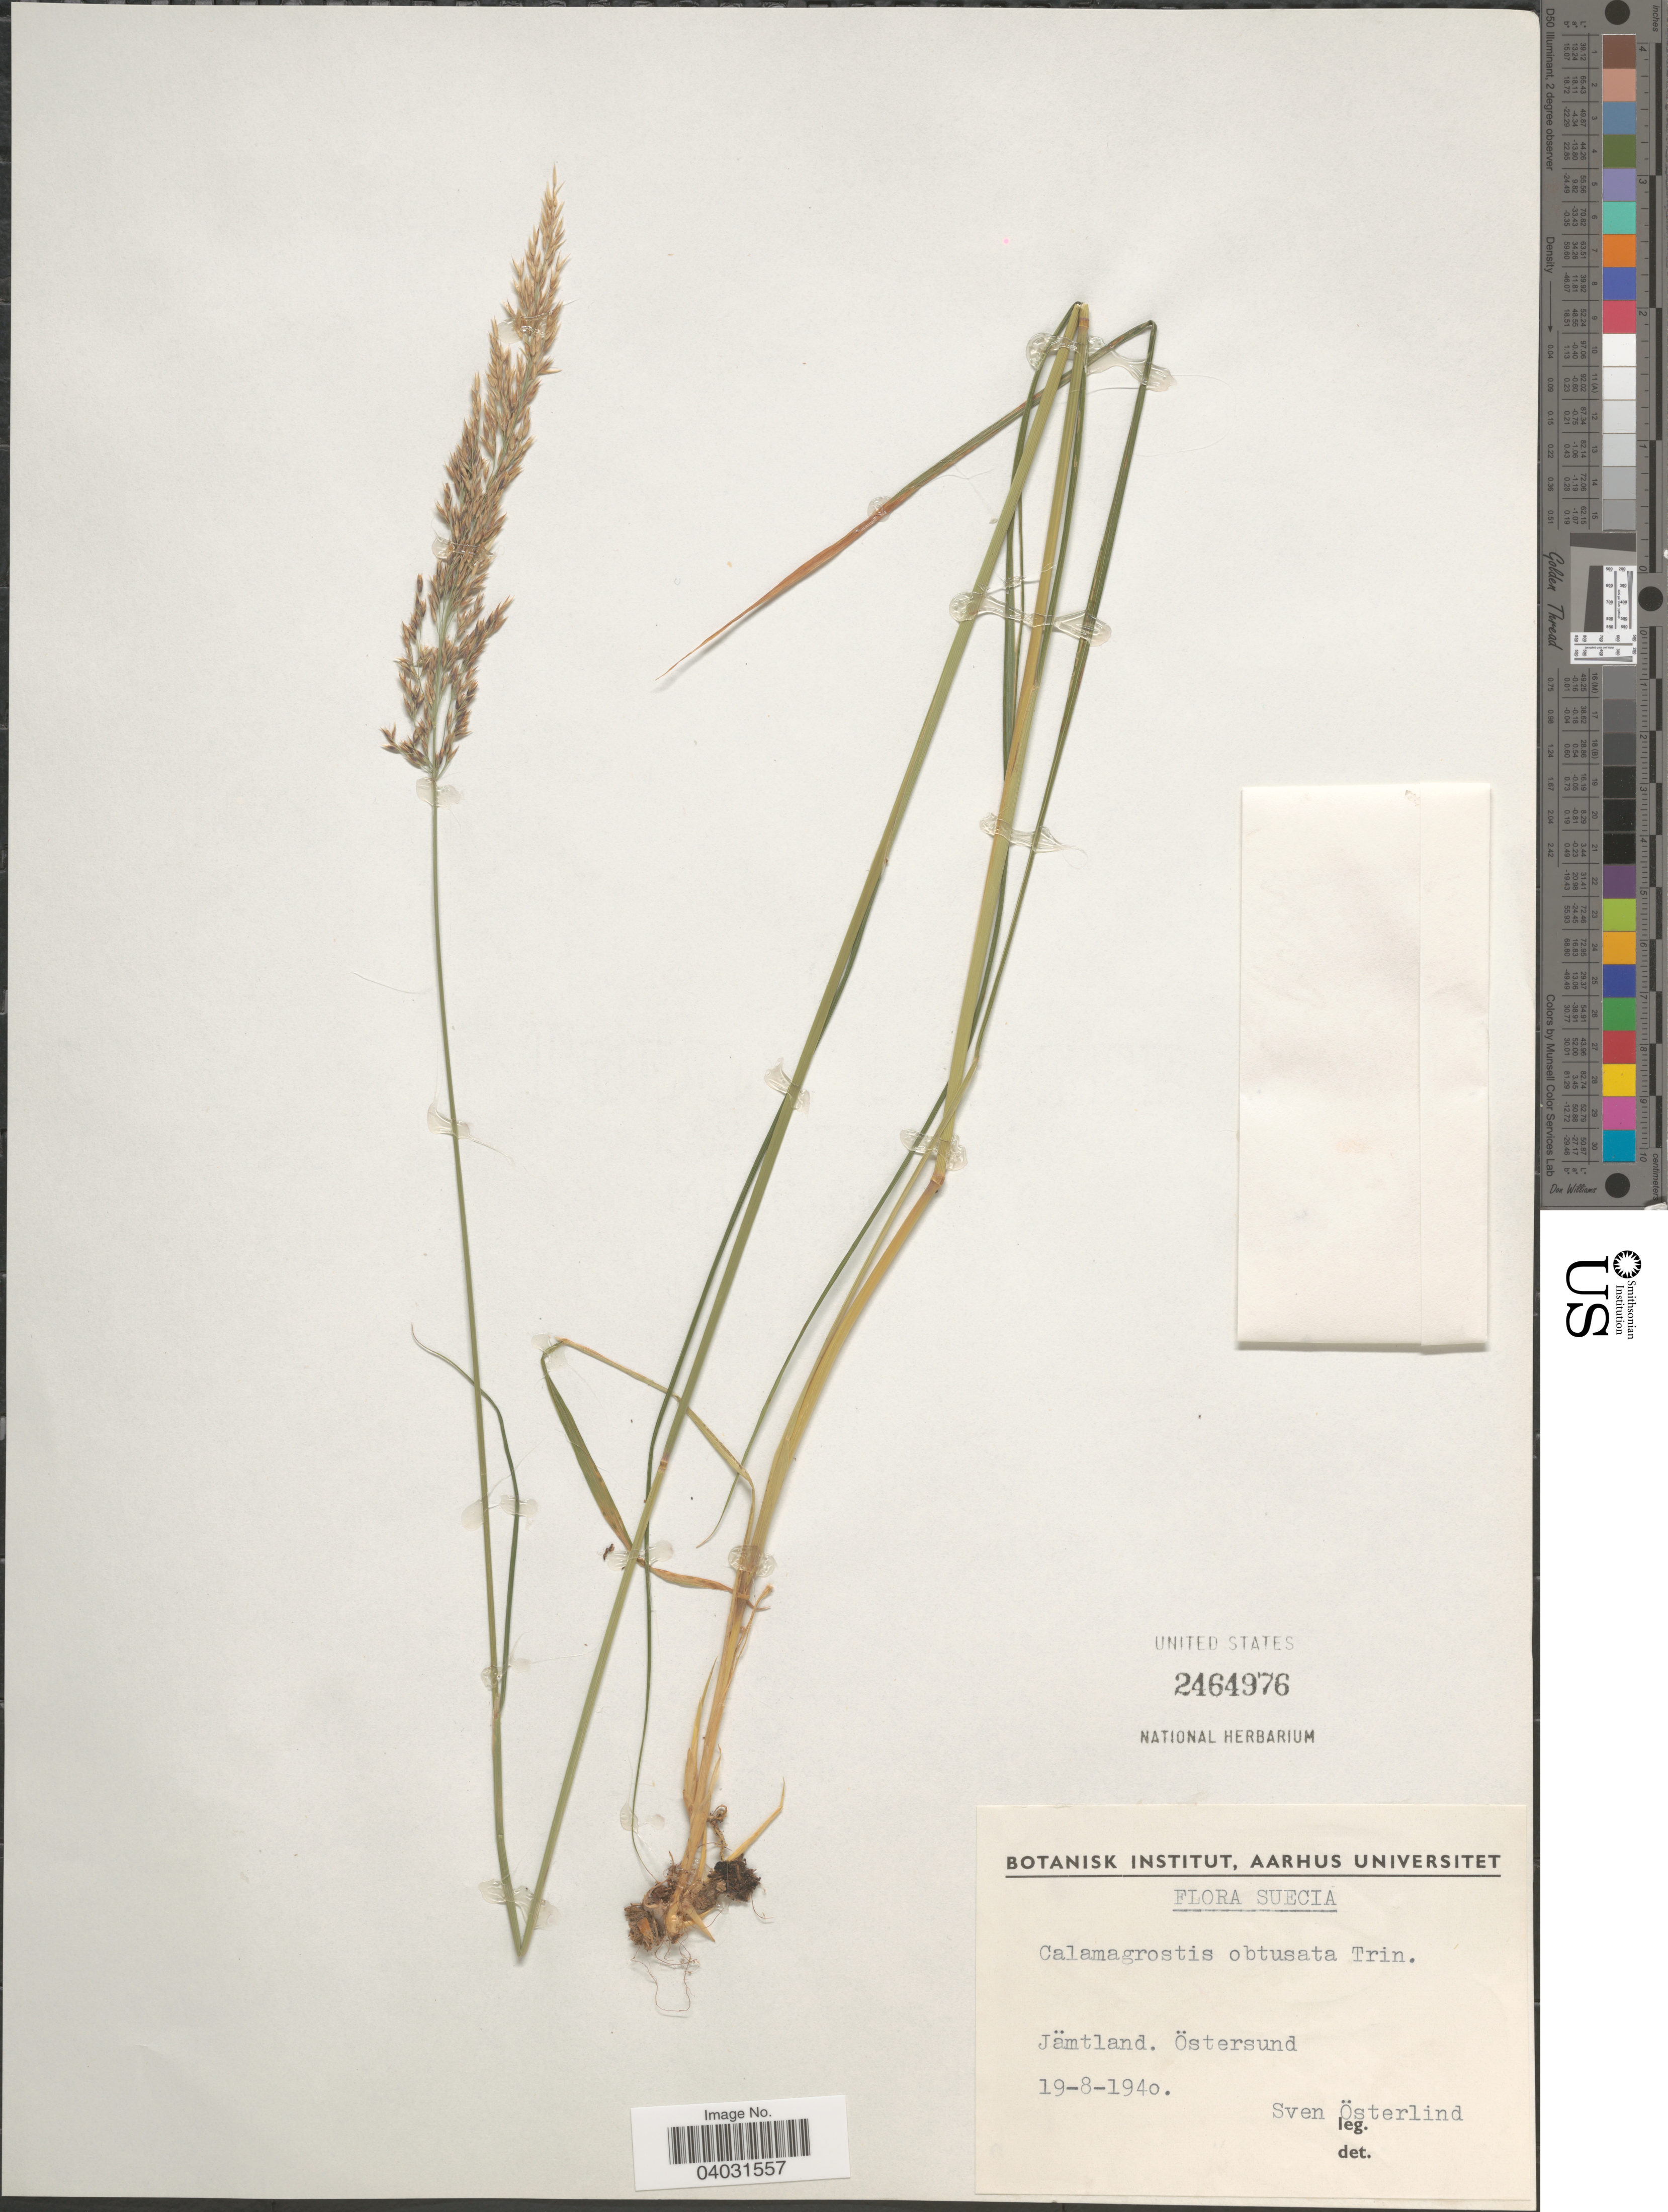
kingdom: Plantae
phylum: Tracheophyta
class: Liliopsida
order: Poales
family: Poaceae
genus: Calamagrostis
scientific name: Calamagrostis obtusata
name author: Trin.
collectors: S. Osterlind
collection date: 1940-08-19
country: Sweden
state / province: Jämtland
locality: Suecia. Jämtland. Östersund.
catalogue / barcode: US 2464976